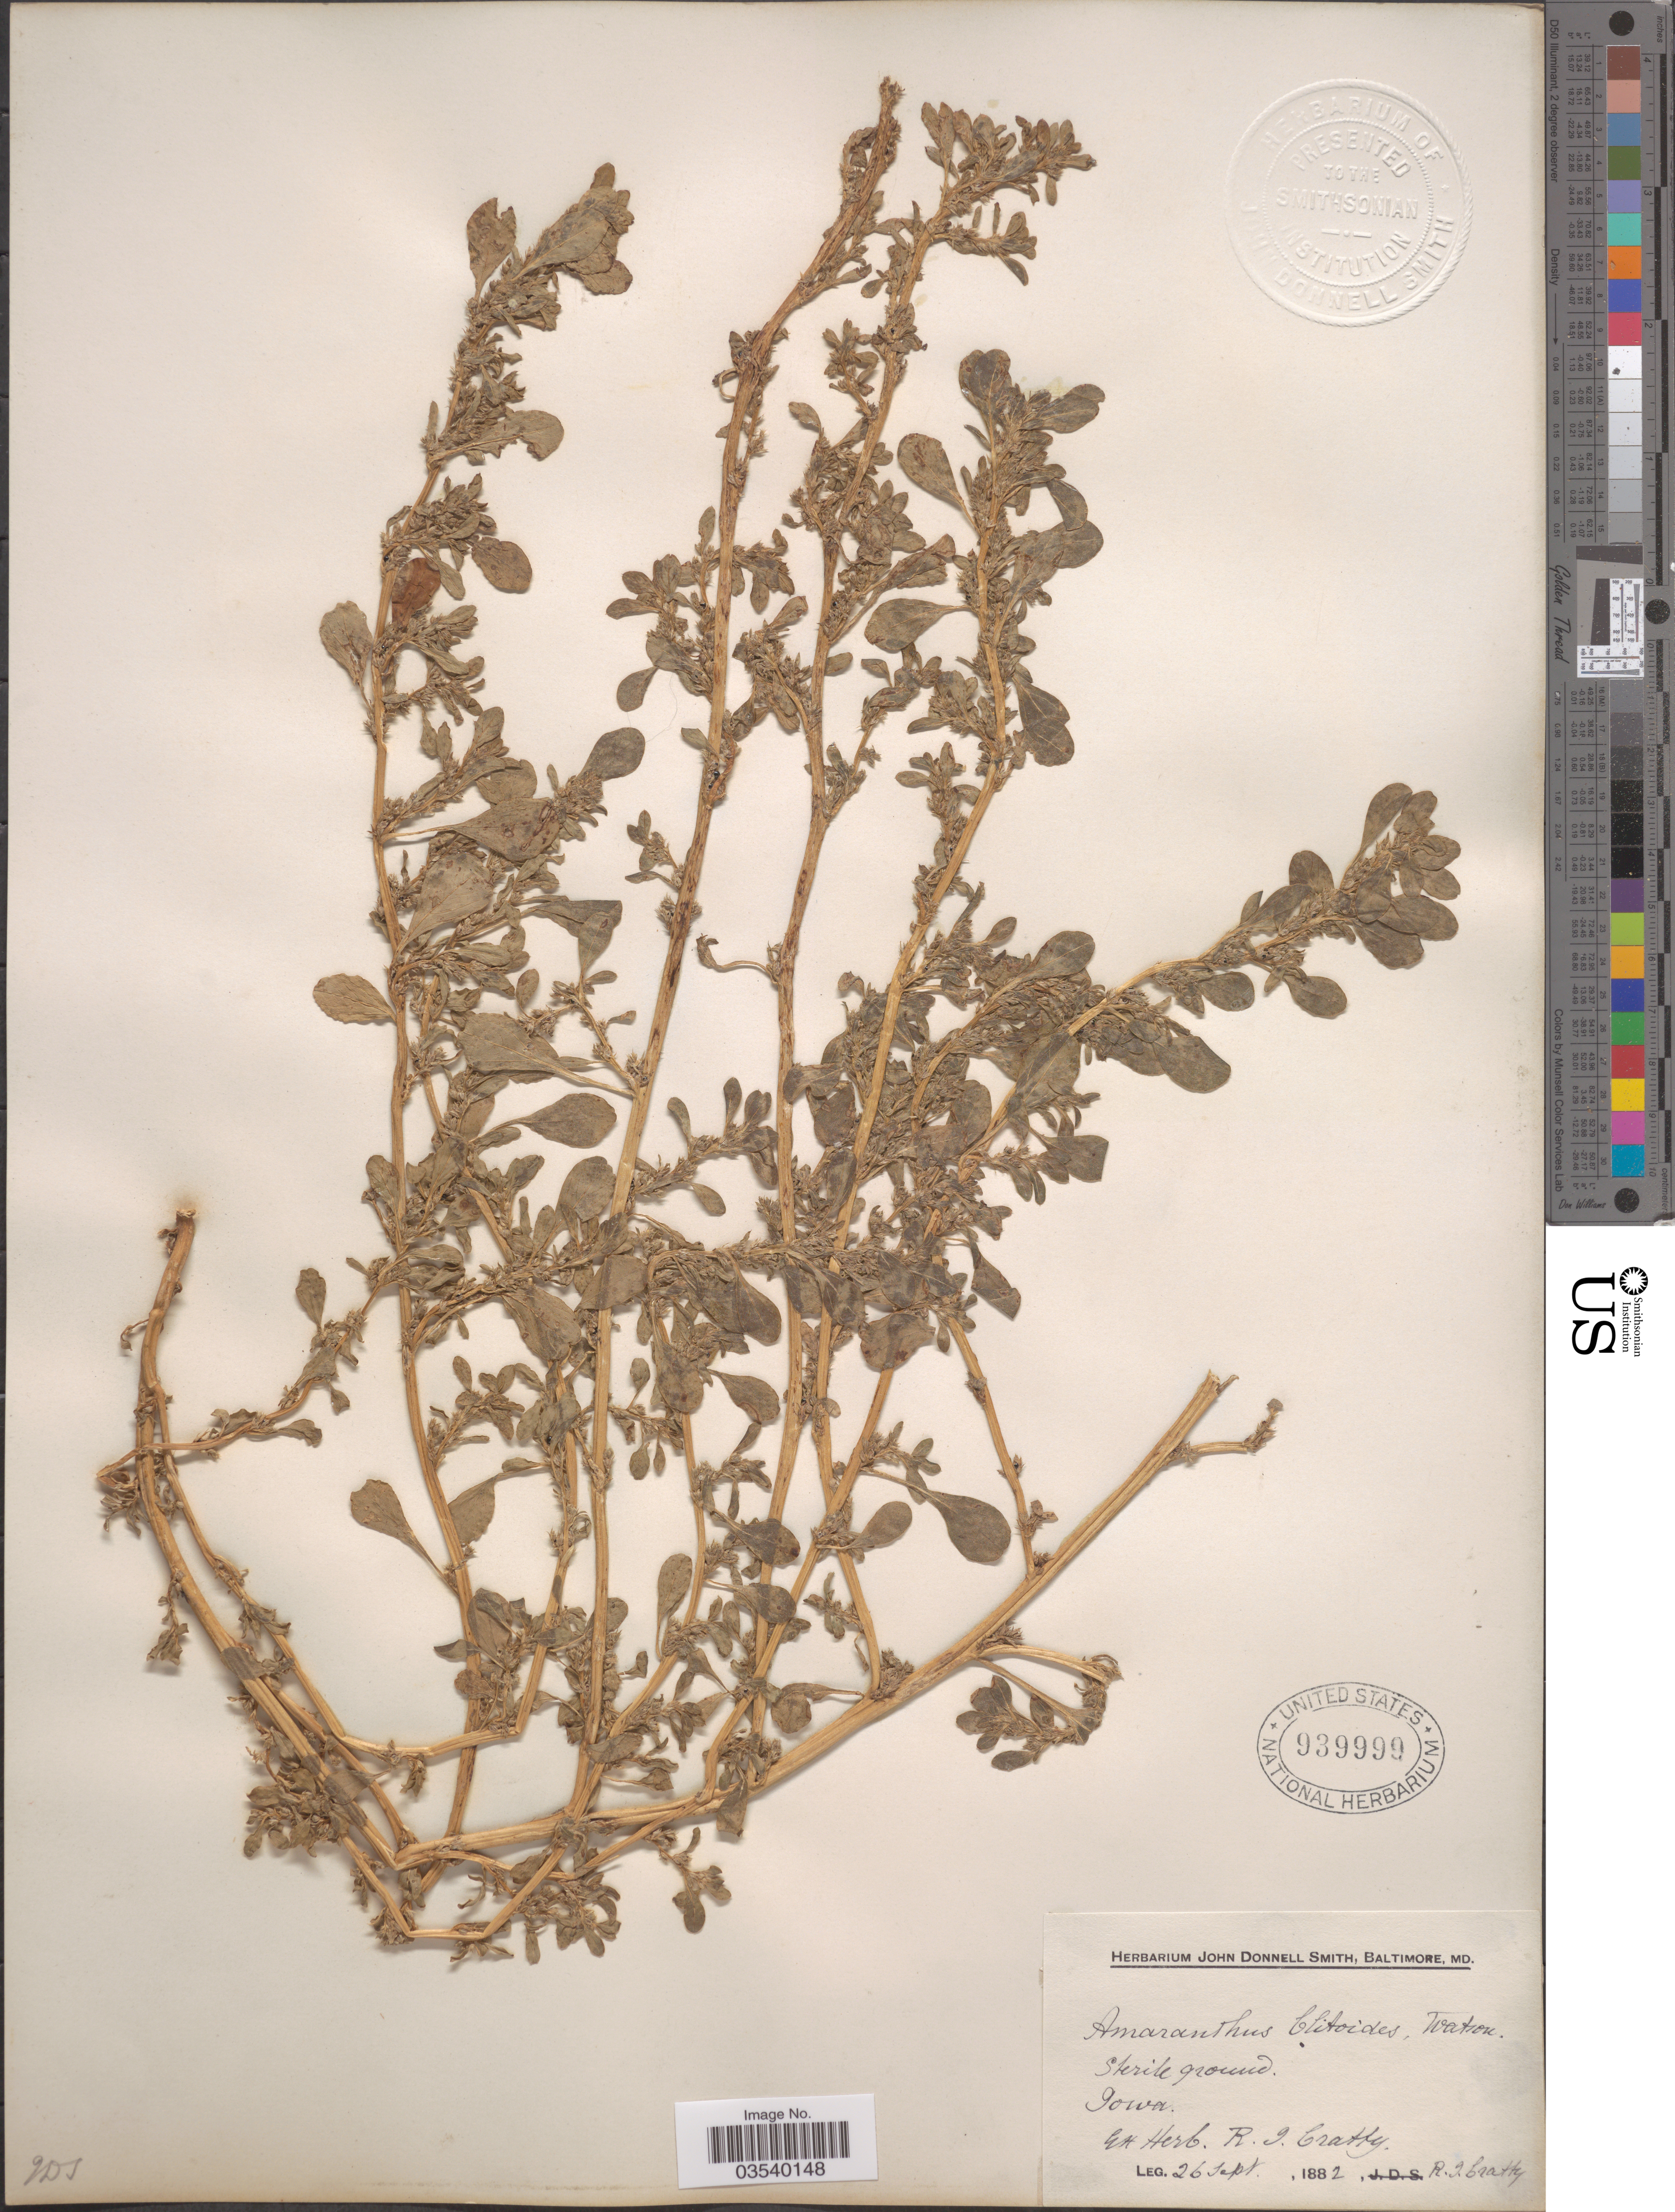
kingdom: Plantae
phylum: Tracheophyta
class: Magnoliopsida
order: Caryophyllales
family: Amaranthaceae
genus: Amaranthus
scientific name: Amaranthus blitoides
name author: S. Watson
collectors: R. Cratty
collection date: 1882-09-26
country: United States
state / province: Iowa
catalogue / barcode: US 939999